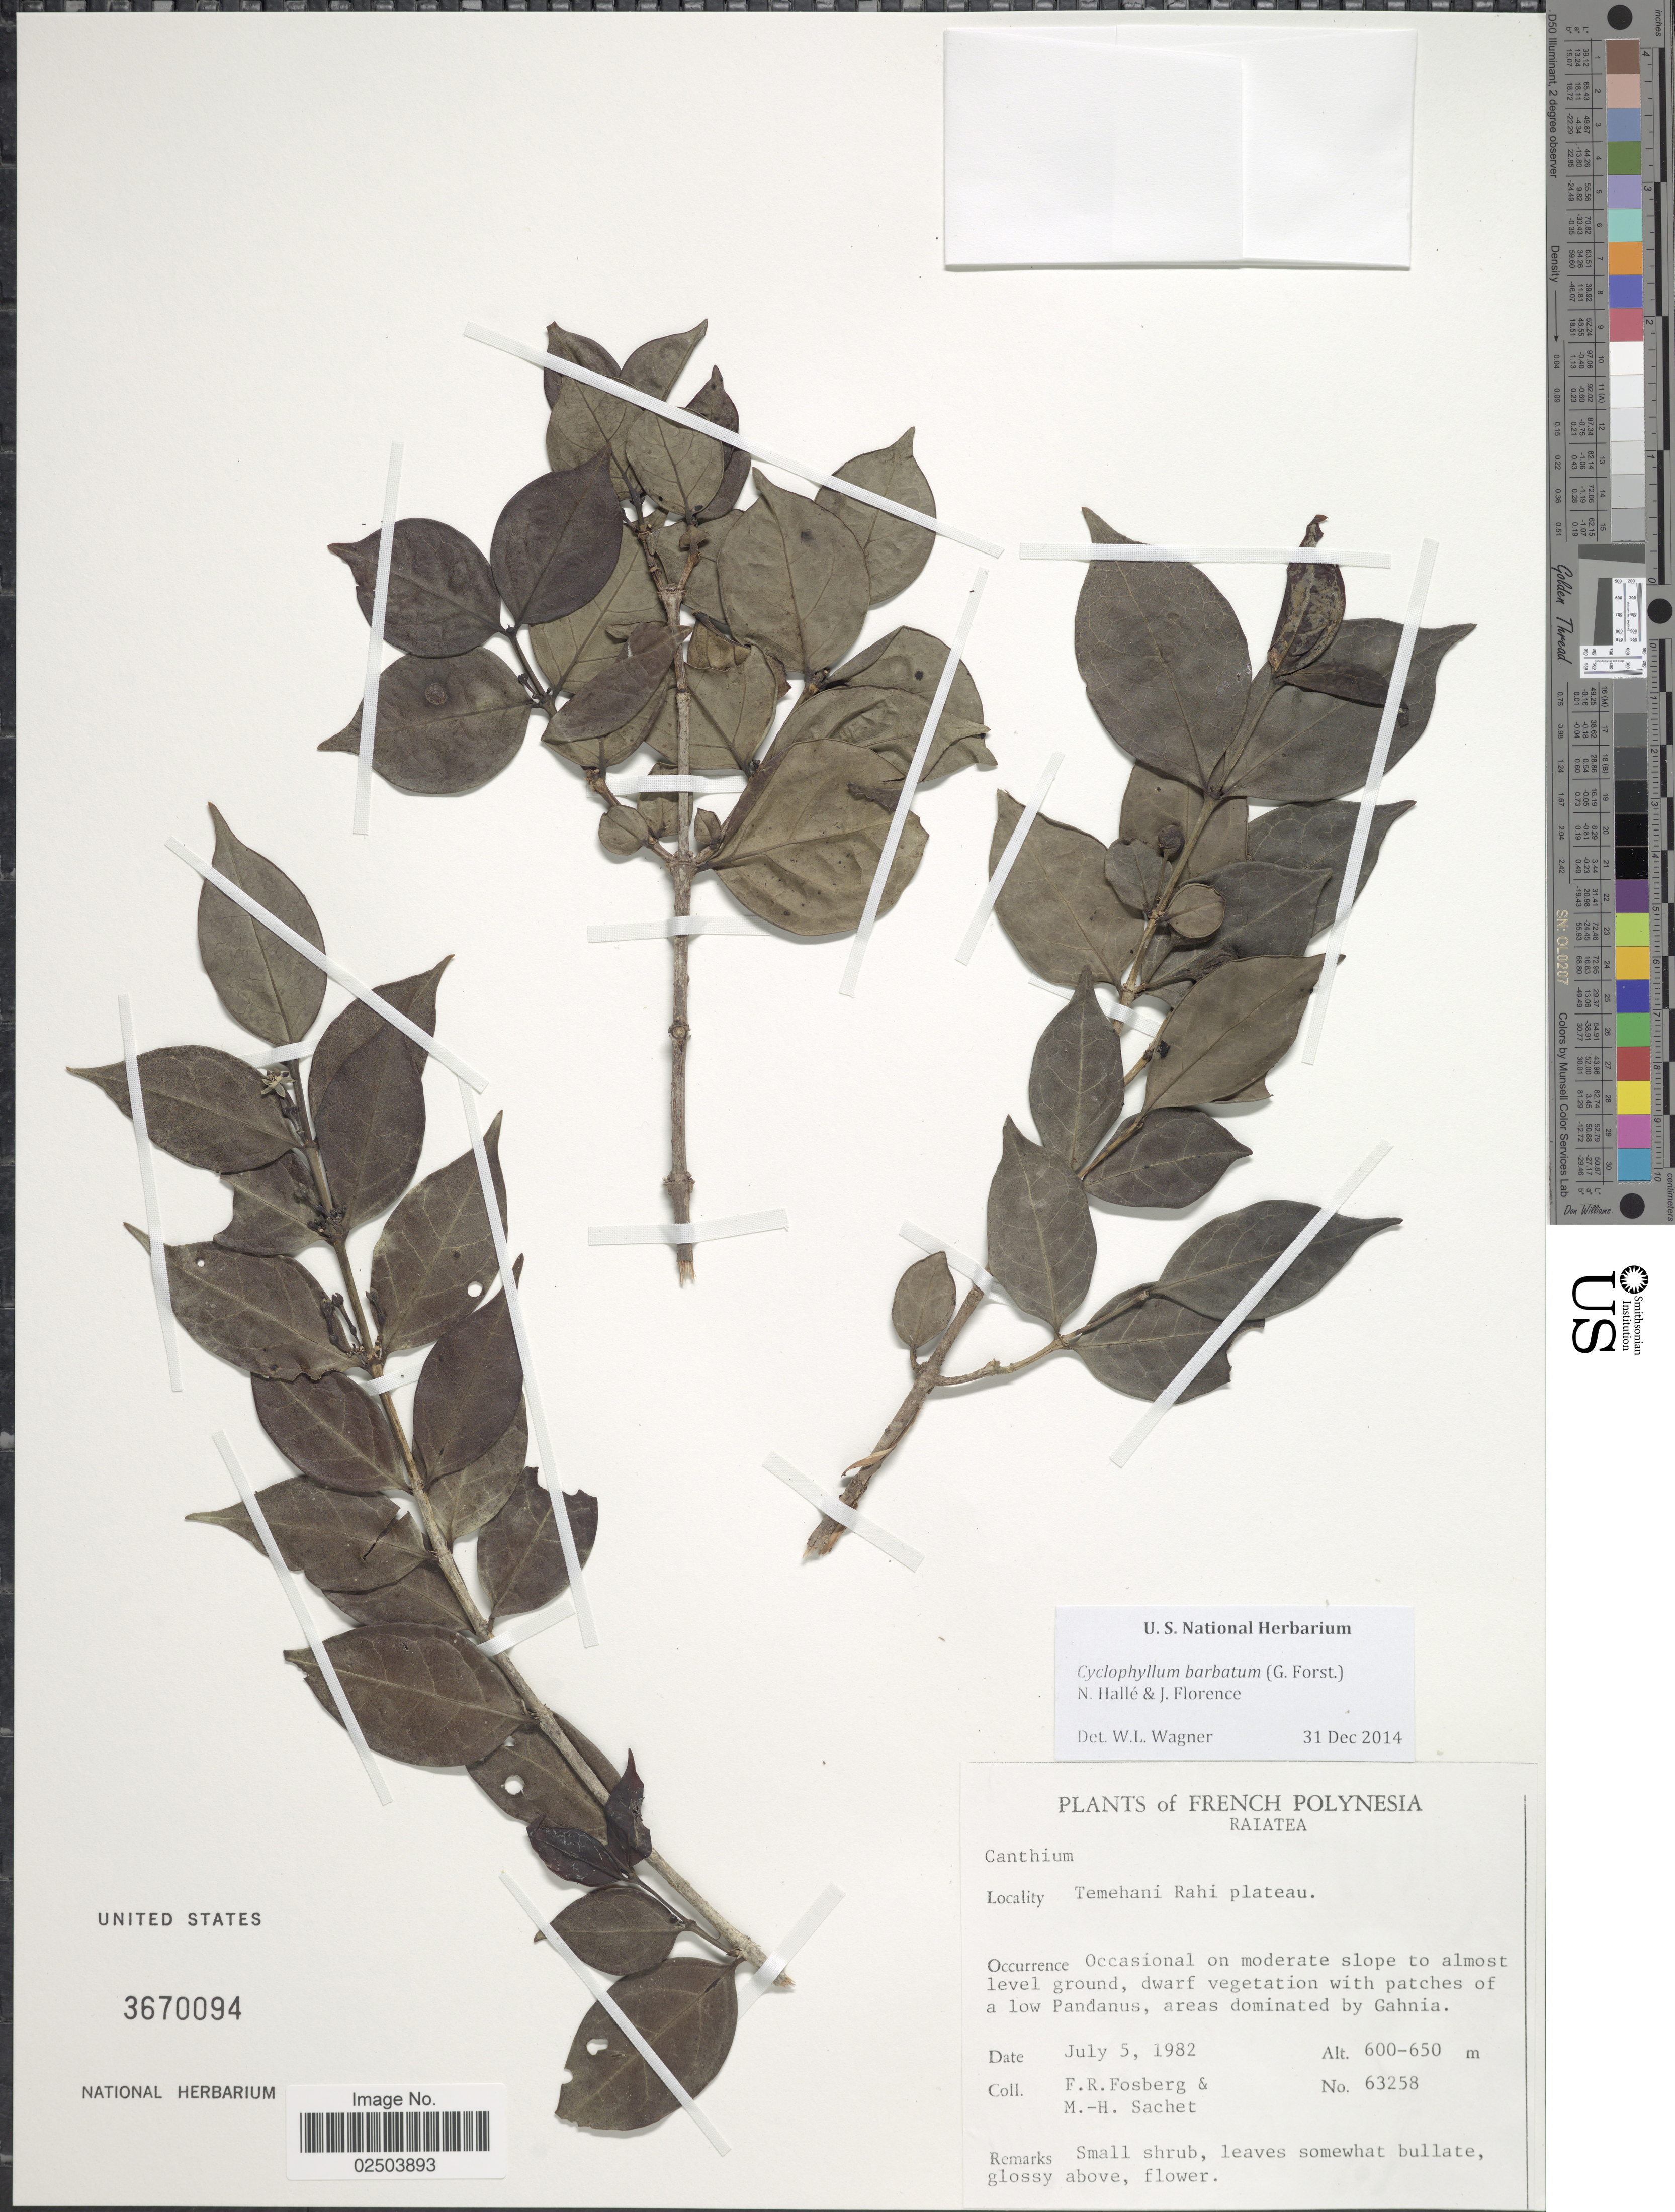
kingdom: Plantae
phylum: Tracheophyta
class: Magnoliopsida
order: Gentianales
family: Rubiaceae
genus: Cyclophyllum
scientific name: Cyclophyllum barbatum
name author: (G. Forst.) N. Hallé & J. Florence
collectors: F. R. Fosberg & M.-H. Sachet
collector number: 63258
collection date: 1982-07-05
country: French Polynesia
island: Raiatea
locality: Raiatea. Temehani Rahi plateau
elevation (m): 600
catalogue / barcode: US 3670094